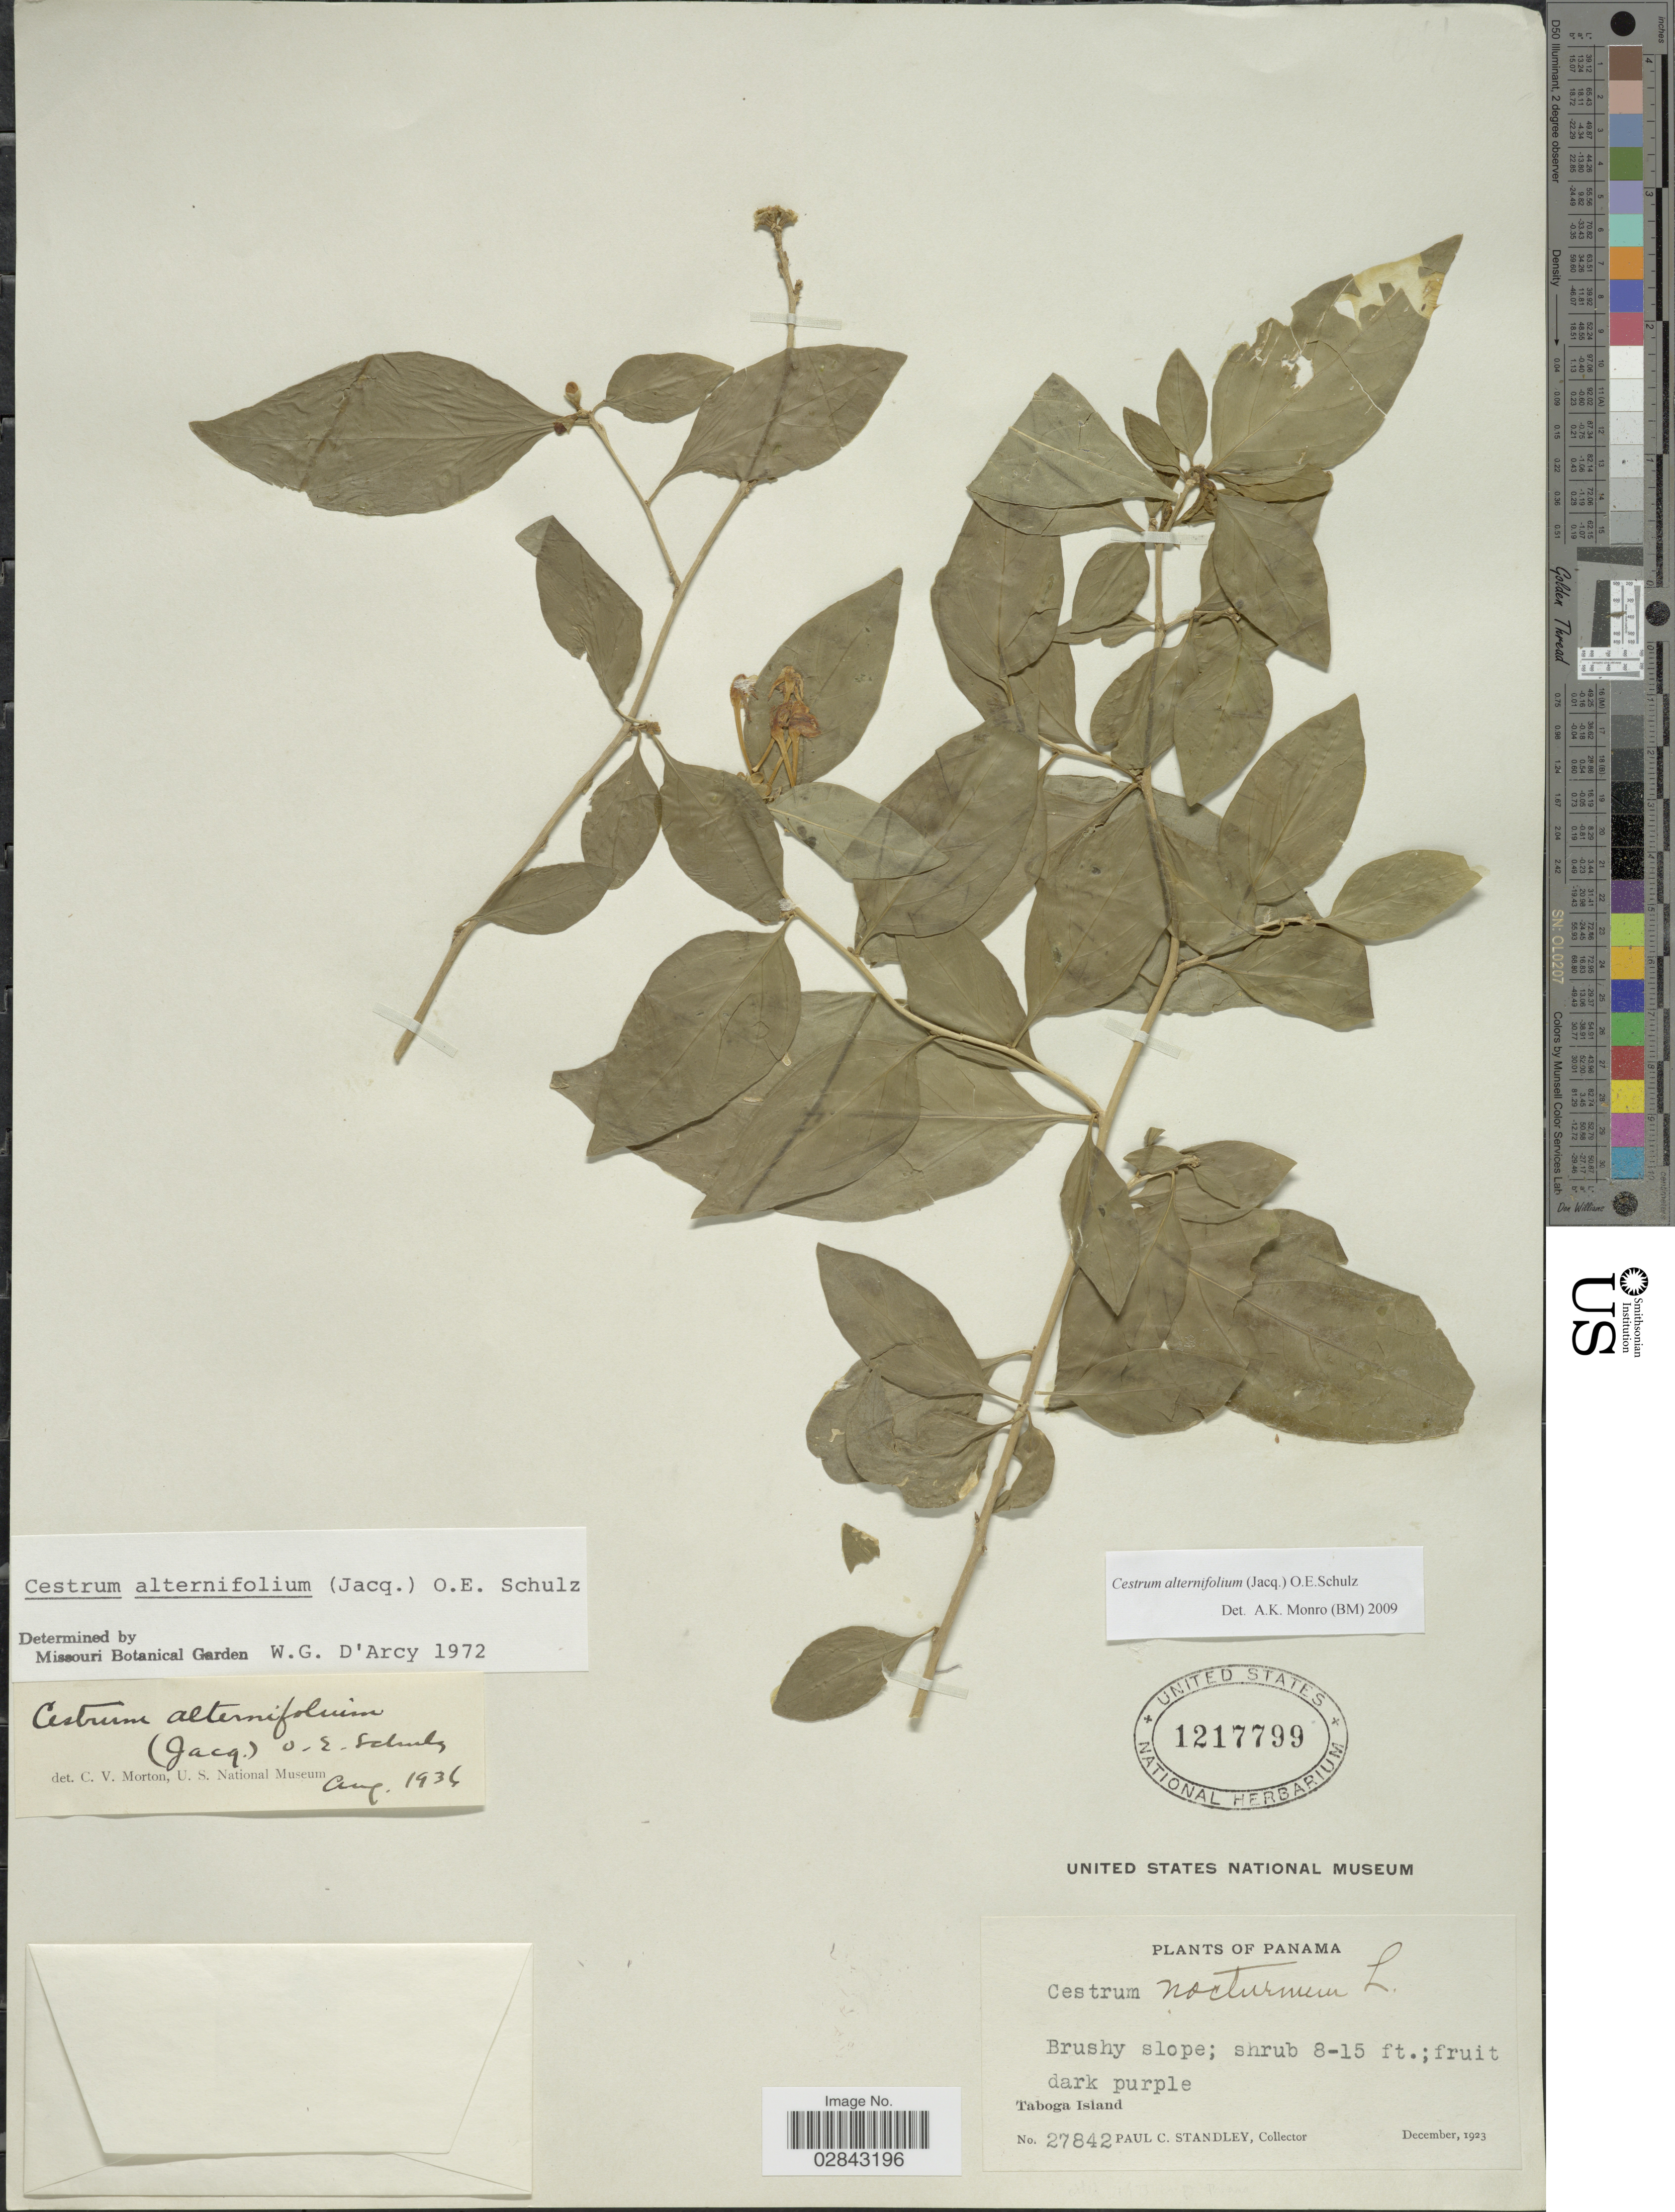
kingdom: Plantae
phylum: Tracheophyta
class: Magnoliopsida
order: Solanales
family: Solanaceae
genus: Cestrum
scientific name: Cestrum alternifolium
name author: (Jacq.) O.E. Schulz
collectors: P. C. Standley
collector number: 27842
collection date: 1923-12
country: Panama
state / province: Panamá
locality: Taboga Island.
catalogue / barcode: US 1217799